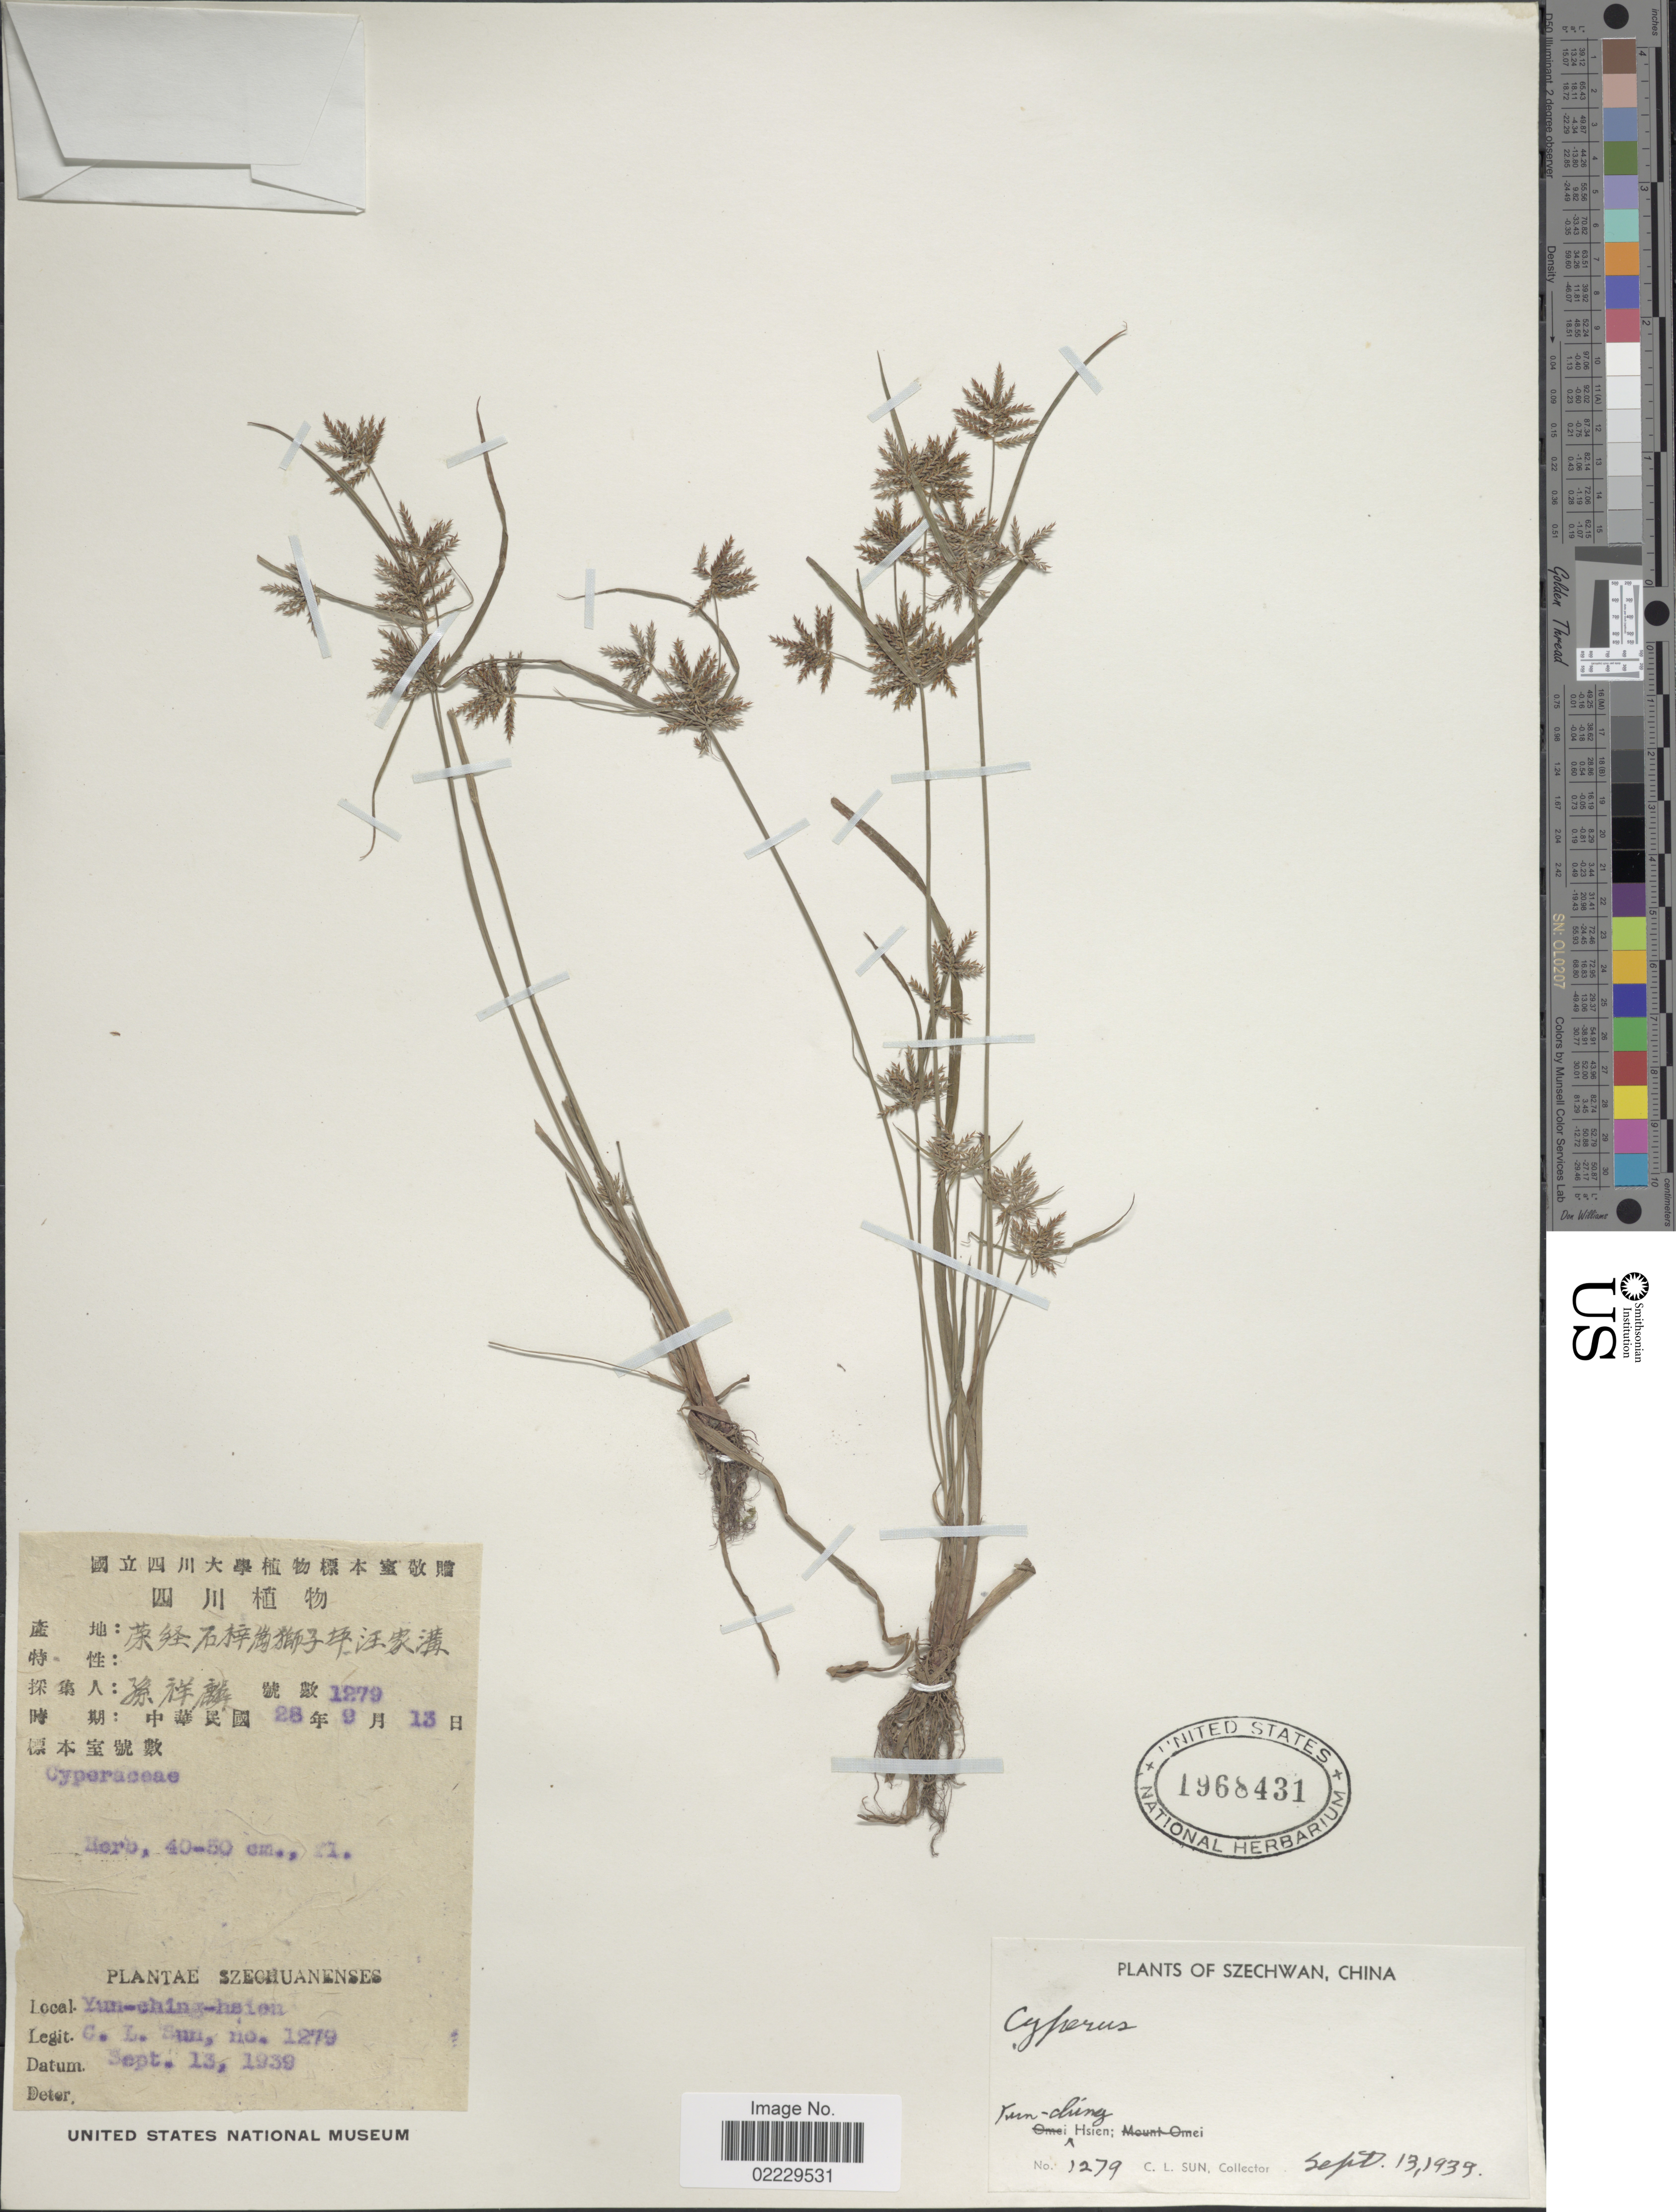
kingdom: Plantae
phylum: Tracheophyta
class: Liliopsida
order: Poales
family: Cyperaceae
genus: Cyperus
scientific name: Cyperus amuricus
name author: Maxim.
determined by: Strong, Mark T., (BOT), Smithsonian Institution - National Museum of Natural History (UNITED STATES)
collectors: C. Sun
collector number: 1279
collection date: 1939-09-13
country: China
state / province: Sichuan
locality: Szechwan, Fun-ching Hsien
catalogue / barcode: US 1968431